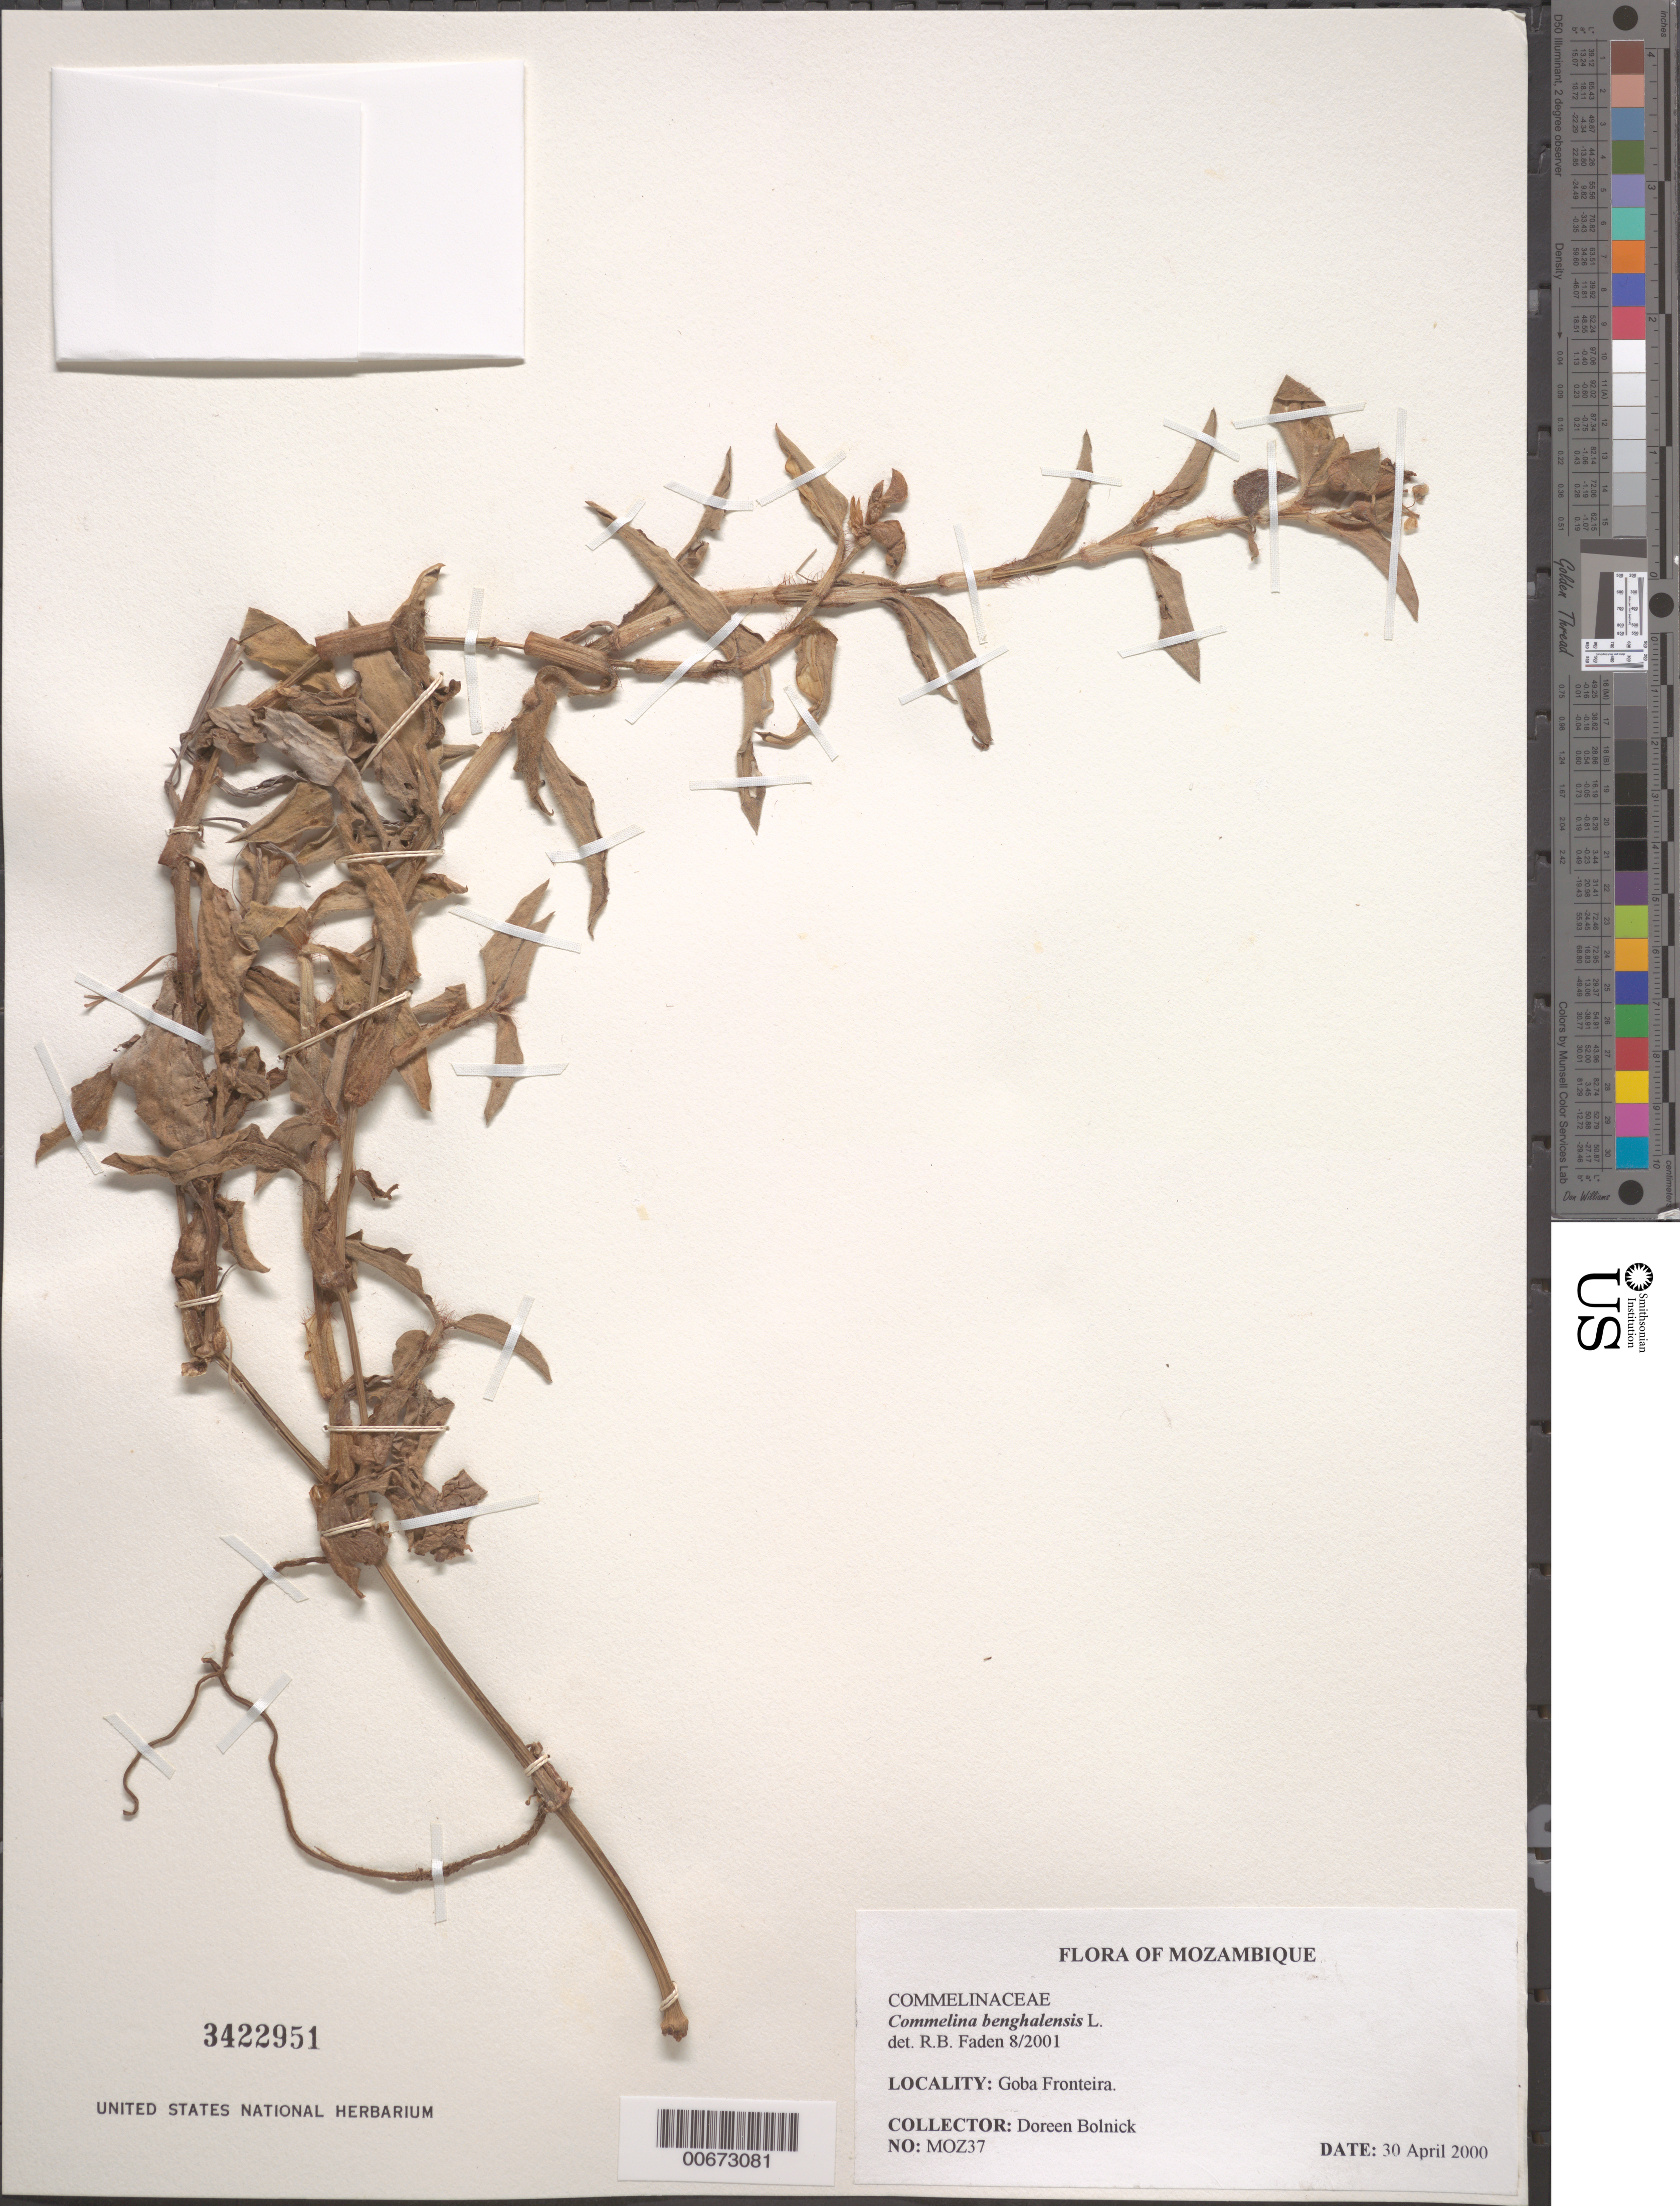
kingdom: Plantae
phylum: Tracheophyta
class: Liliopsida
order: Commelinales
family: Commelinaceae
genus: Commelina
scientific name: Commelina benghalensis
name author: L.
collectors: D. Bolnick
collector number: MOZ37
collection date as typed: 30 Apr 2000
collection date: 2000-04-30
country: Mozambique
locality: Goba Fronteira.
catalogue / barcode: US 3422951